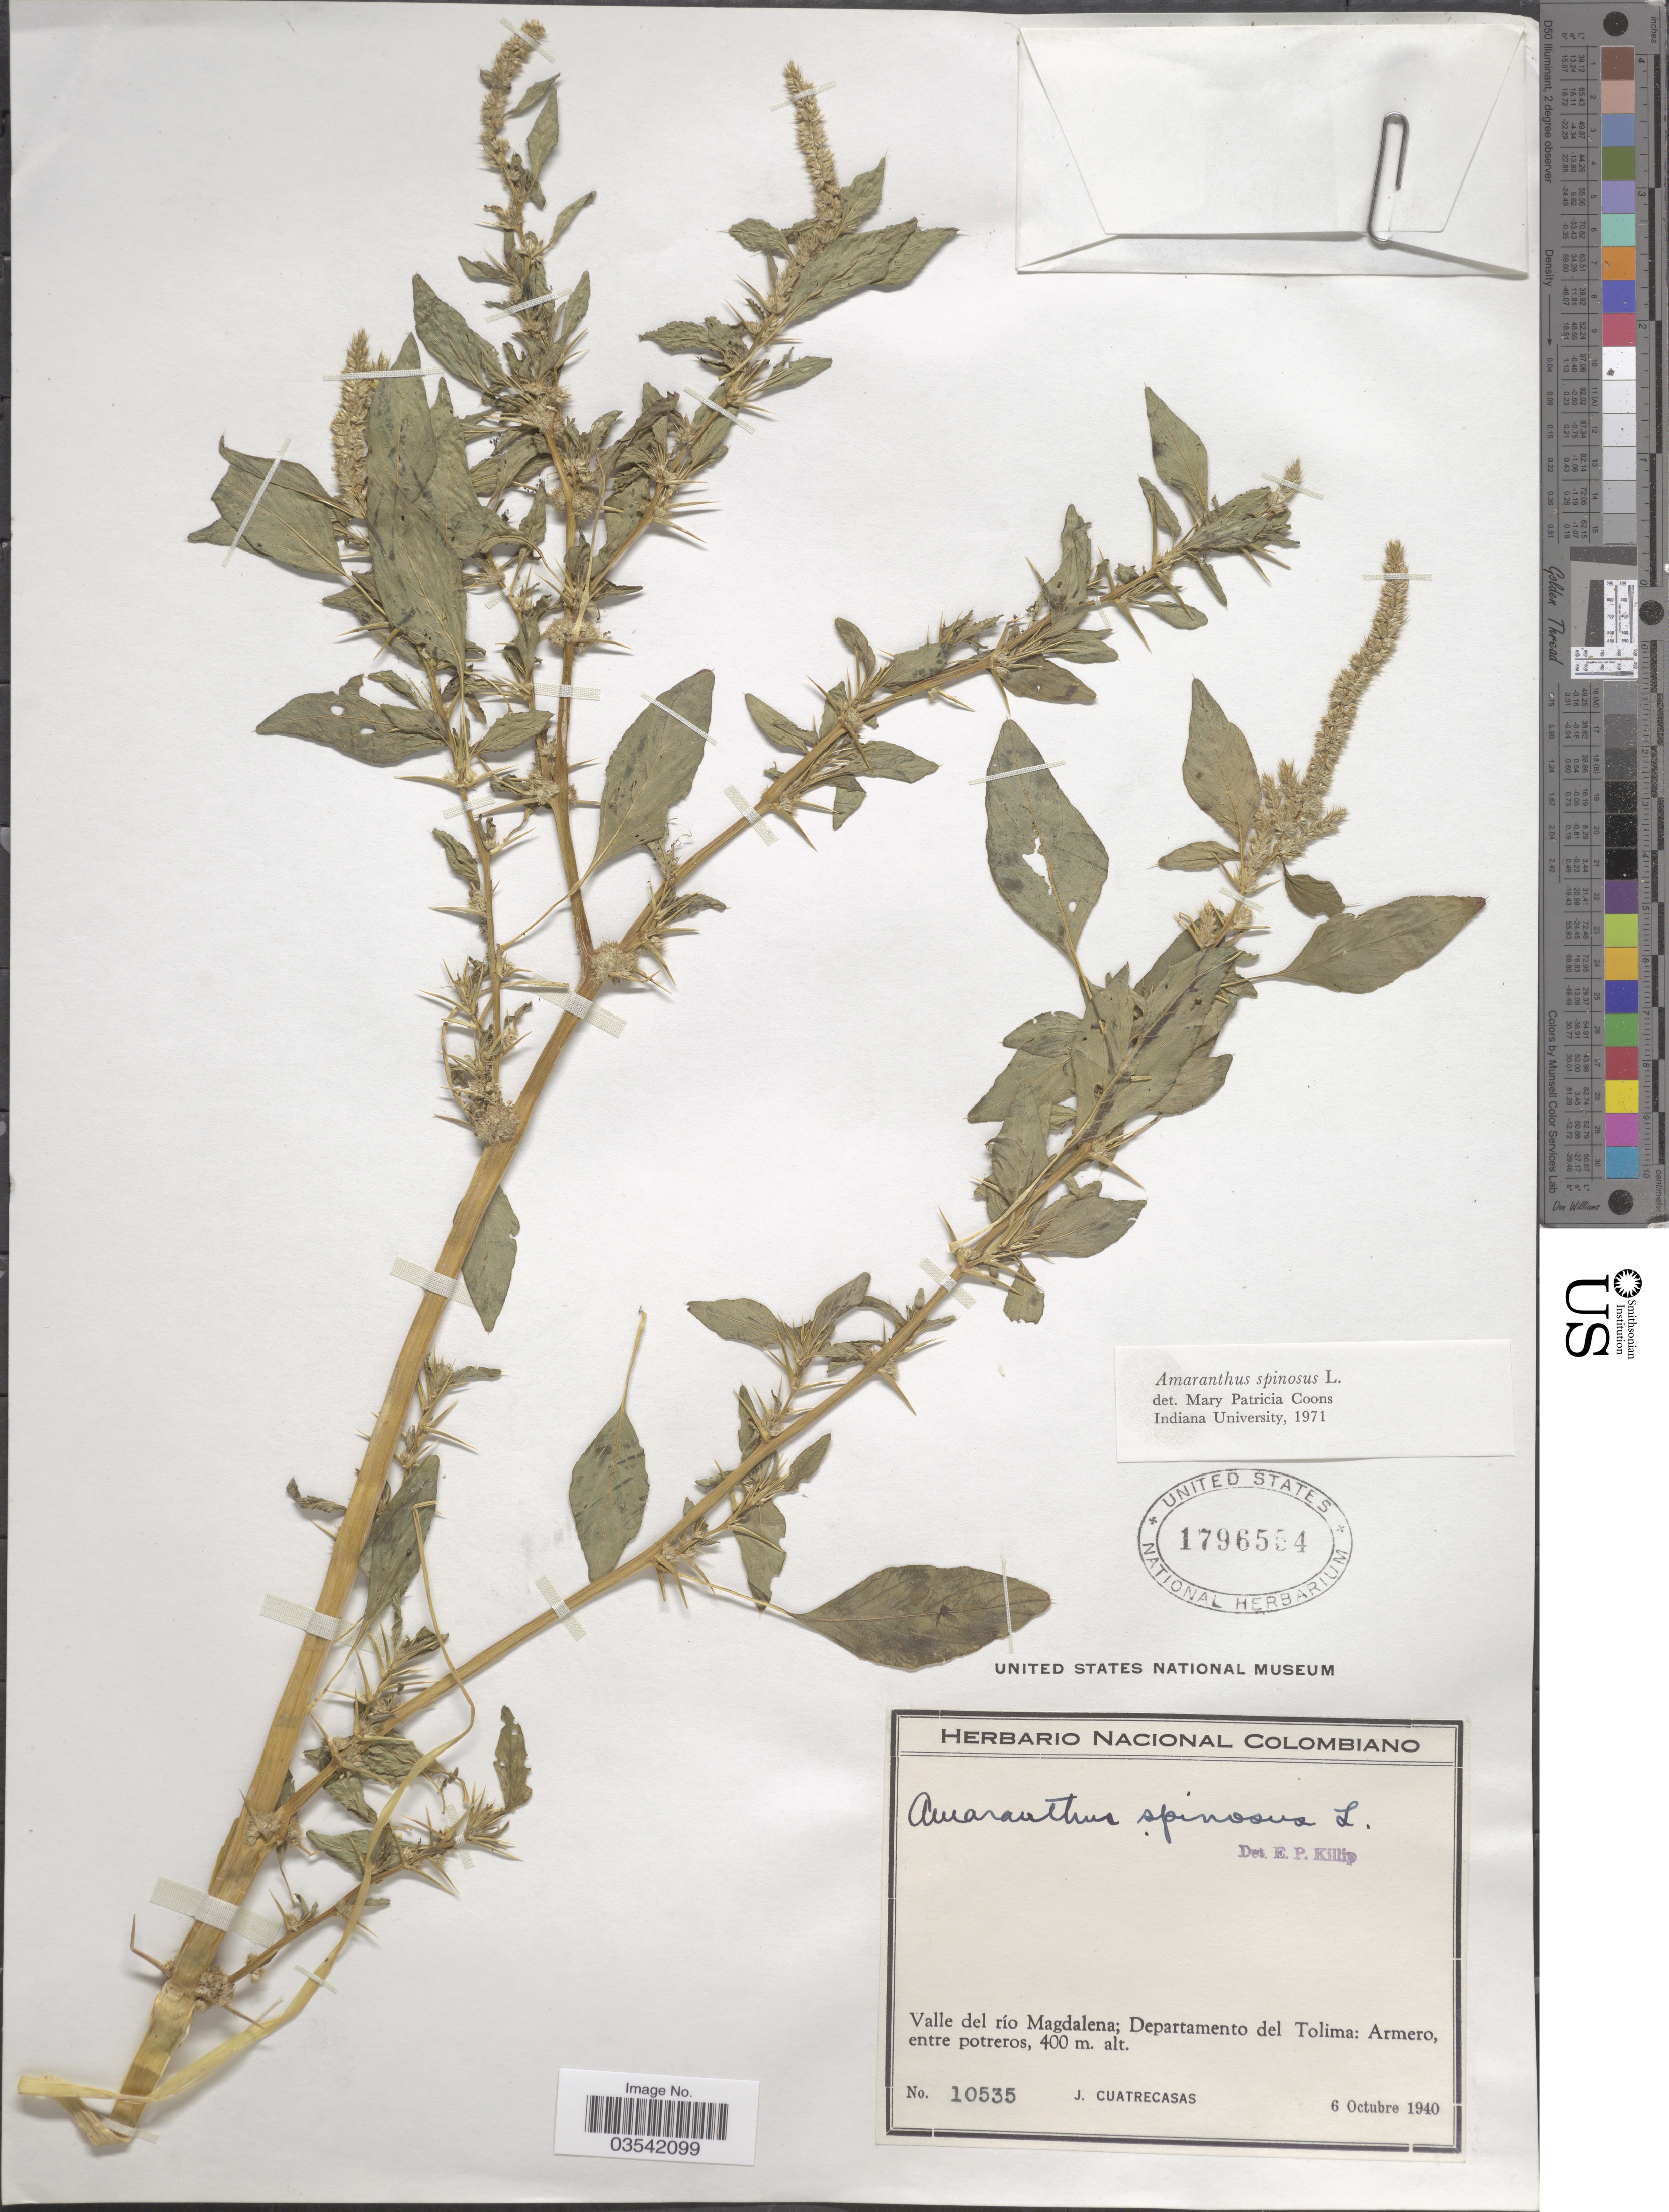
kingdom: Plantae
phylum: Tracheophyta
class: Magnoliopsida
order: Caryophyllales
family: Amaranthaceae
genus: Amaranthus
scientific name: Amaranthus spinosus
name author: L.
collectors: J. Cuatrecasas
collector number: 10535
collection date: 1940-10-06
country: Colombia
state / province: Tolima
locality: Valle del río Magdalena; Departamento del Tolima: Armero.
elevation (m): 400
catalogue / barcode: US 1796554